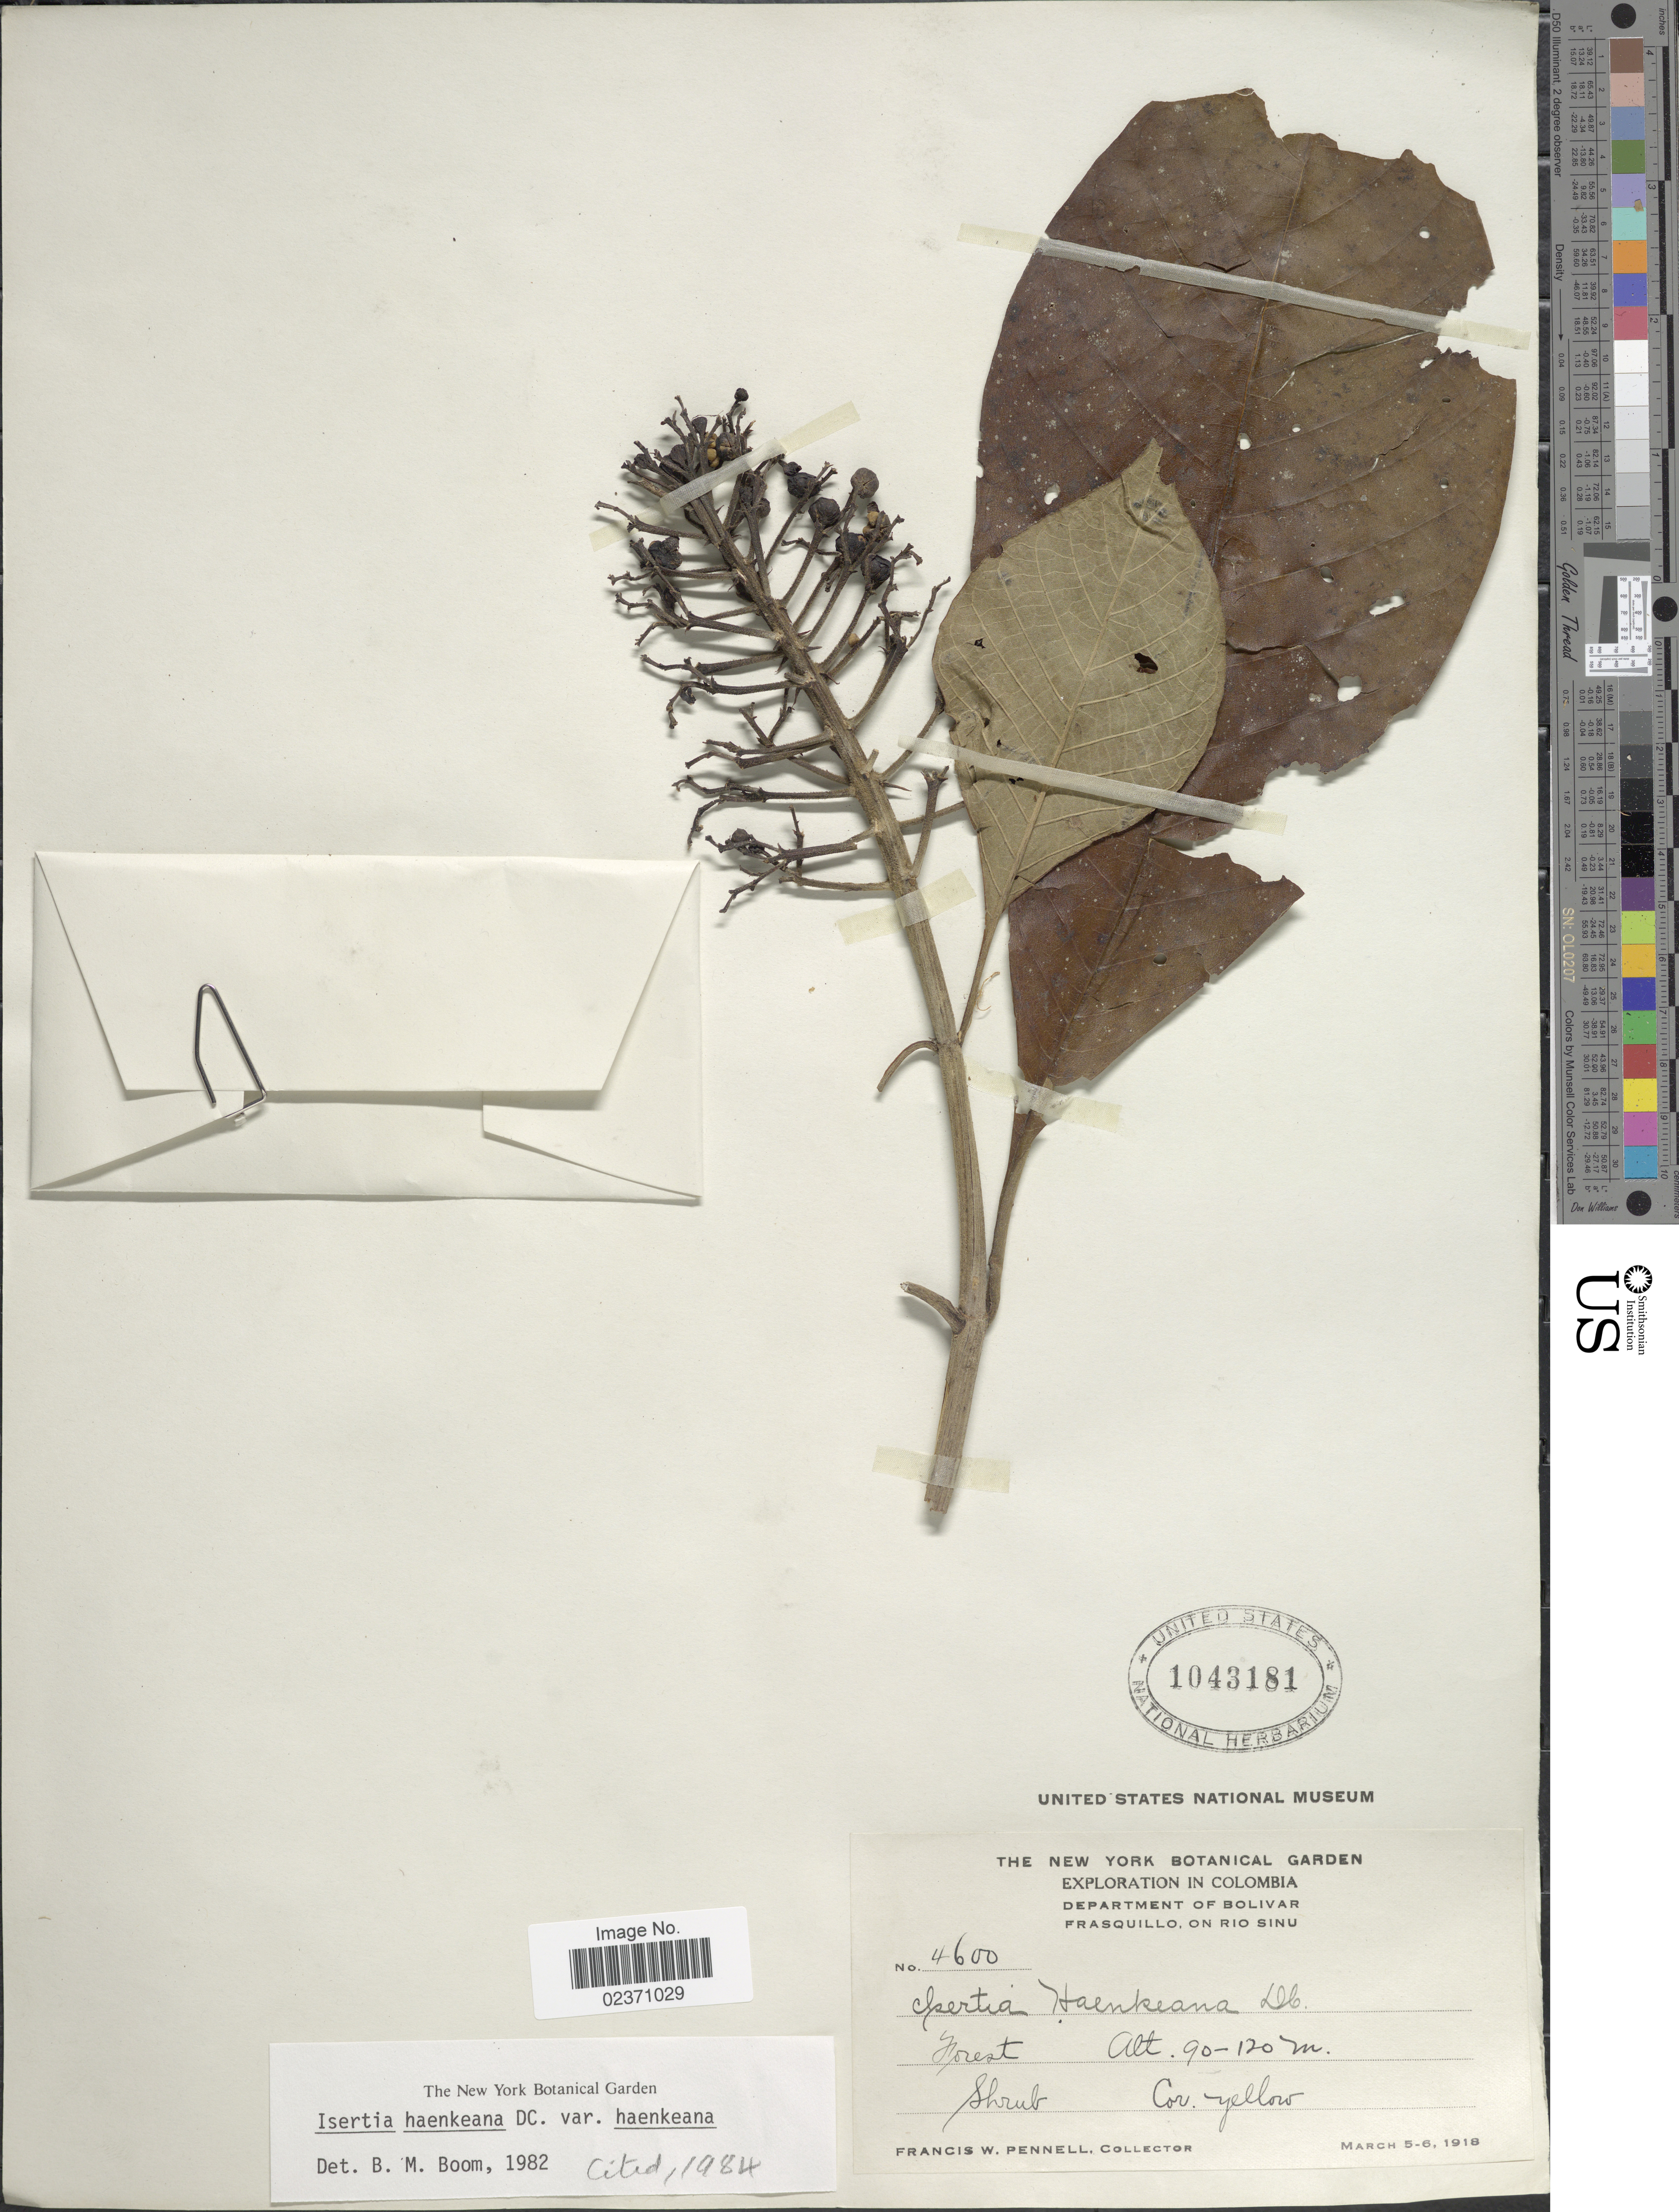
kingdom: Plantae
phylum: Tracheophyta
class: Magnoliopsida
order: Gentianales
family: Rubiaceae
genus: Isertia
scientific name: Isertia haenkeana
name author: DC.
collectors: F. W. Pennell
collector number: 4600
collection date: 1918-03-05/1918-03-06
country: Colombia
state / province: Bolívar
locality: Department of Bolivar. Frasquillo, on Rio Sinu.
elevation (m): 90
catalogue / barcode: US 1043181